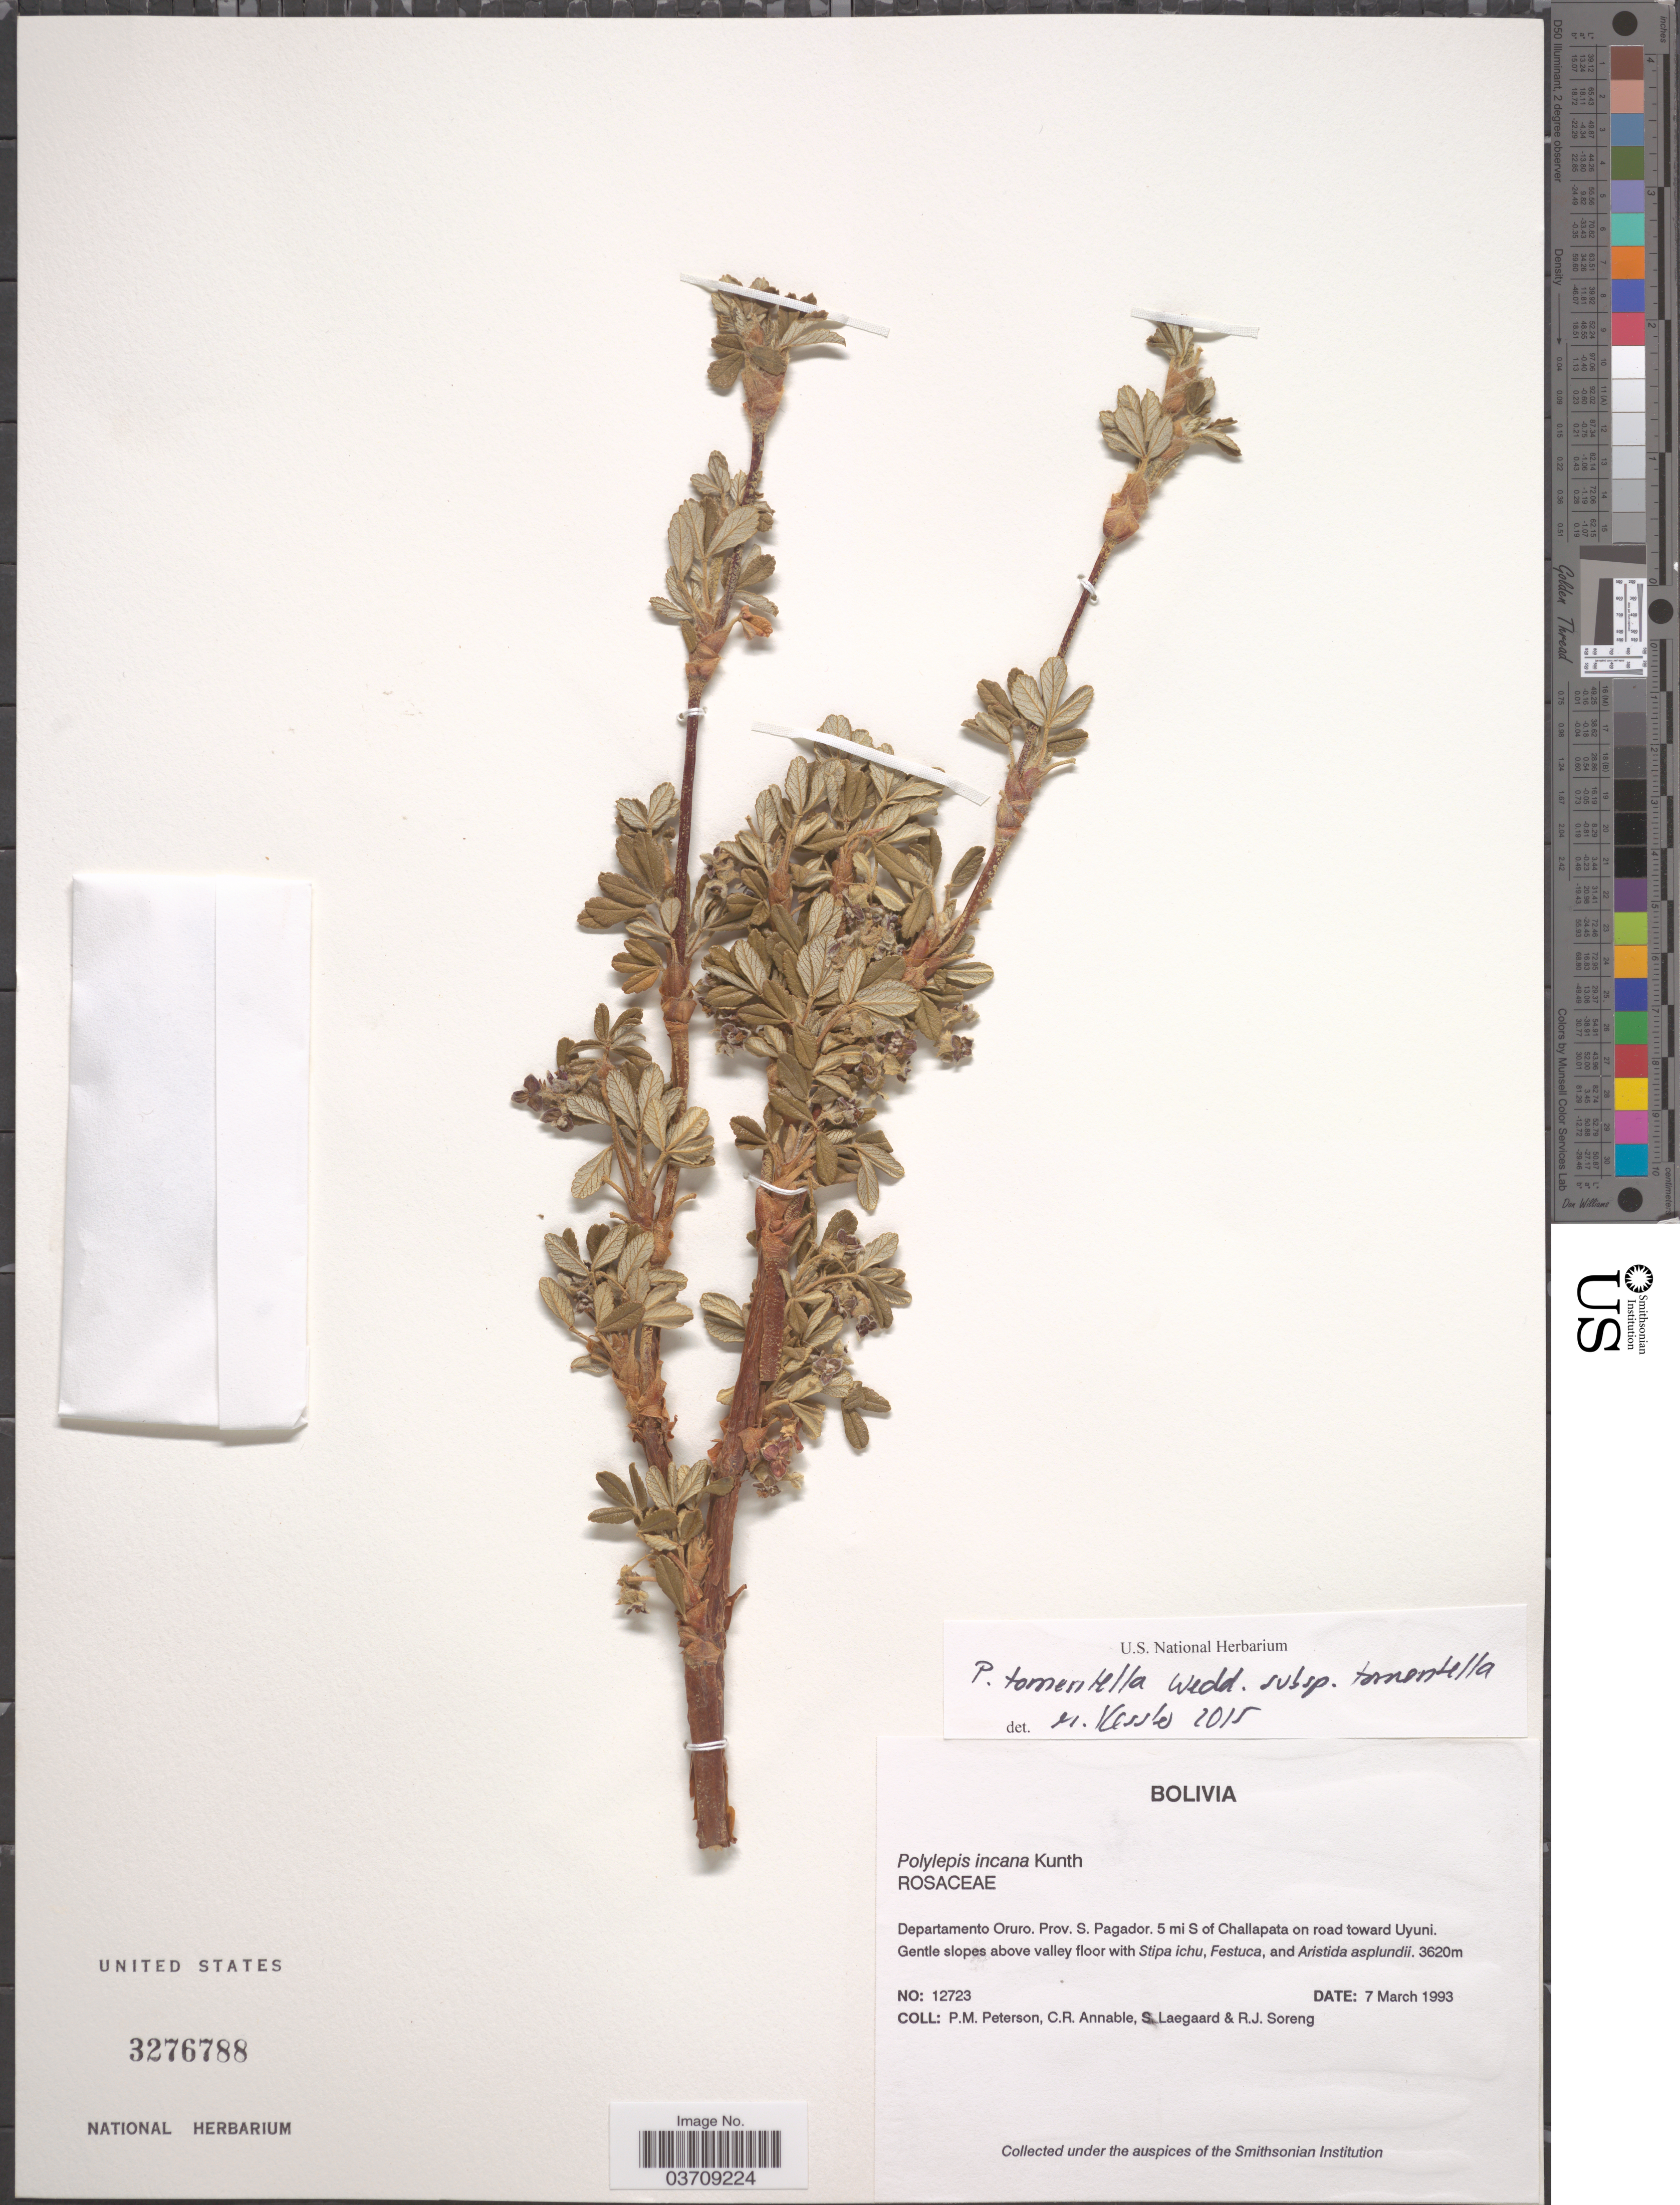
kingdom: Plantae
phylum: Tracheophyta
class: Magnoliopsida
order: Rosales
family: Rosaceae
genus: Polylepis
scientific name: Polylepis tomentella subsp. tomentella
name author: Wedd.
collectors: P. M. Peterson, C. R. Annable, S. Lægaard & R. J. Soreng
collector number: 12723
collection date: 1993-03-07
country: Bolivia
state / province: Oruro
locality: Departamento Oruro. Prov. S. Pagador. 5 mi S of Challapata on road toward Uyuni.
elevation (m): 3620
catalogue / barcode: US 3276788